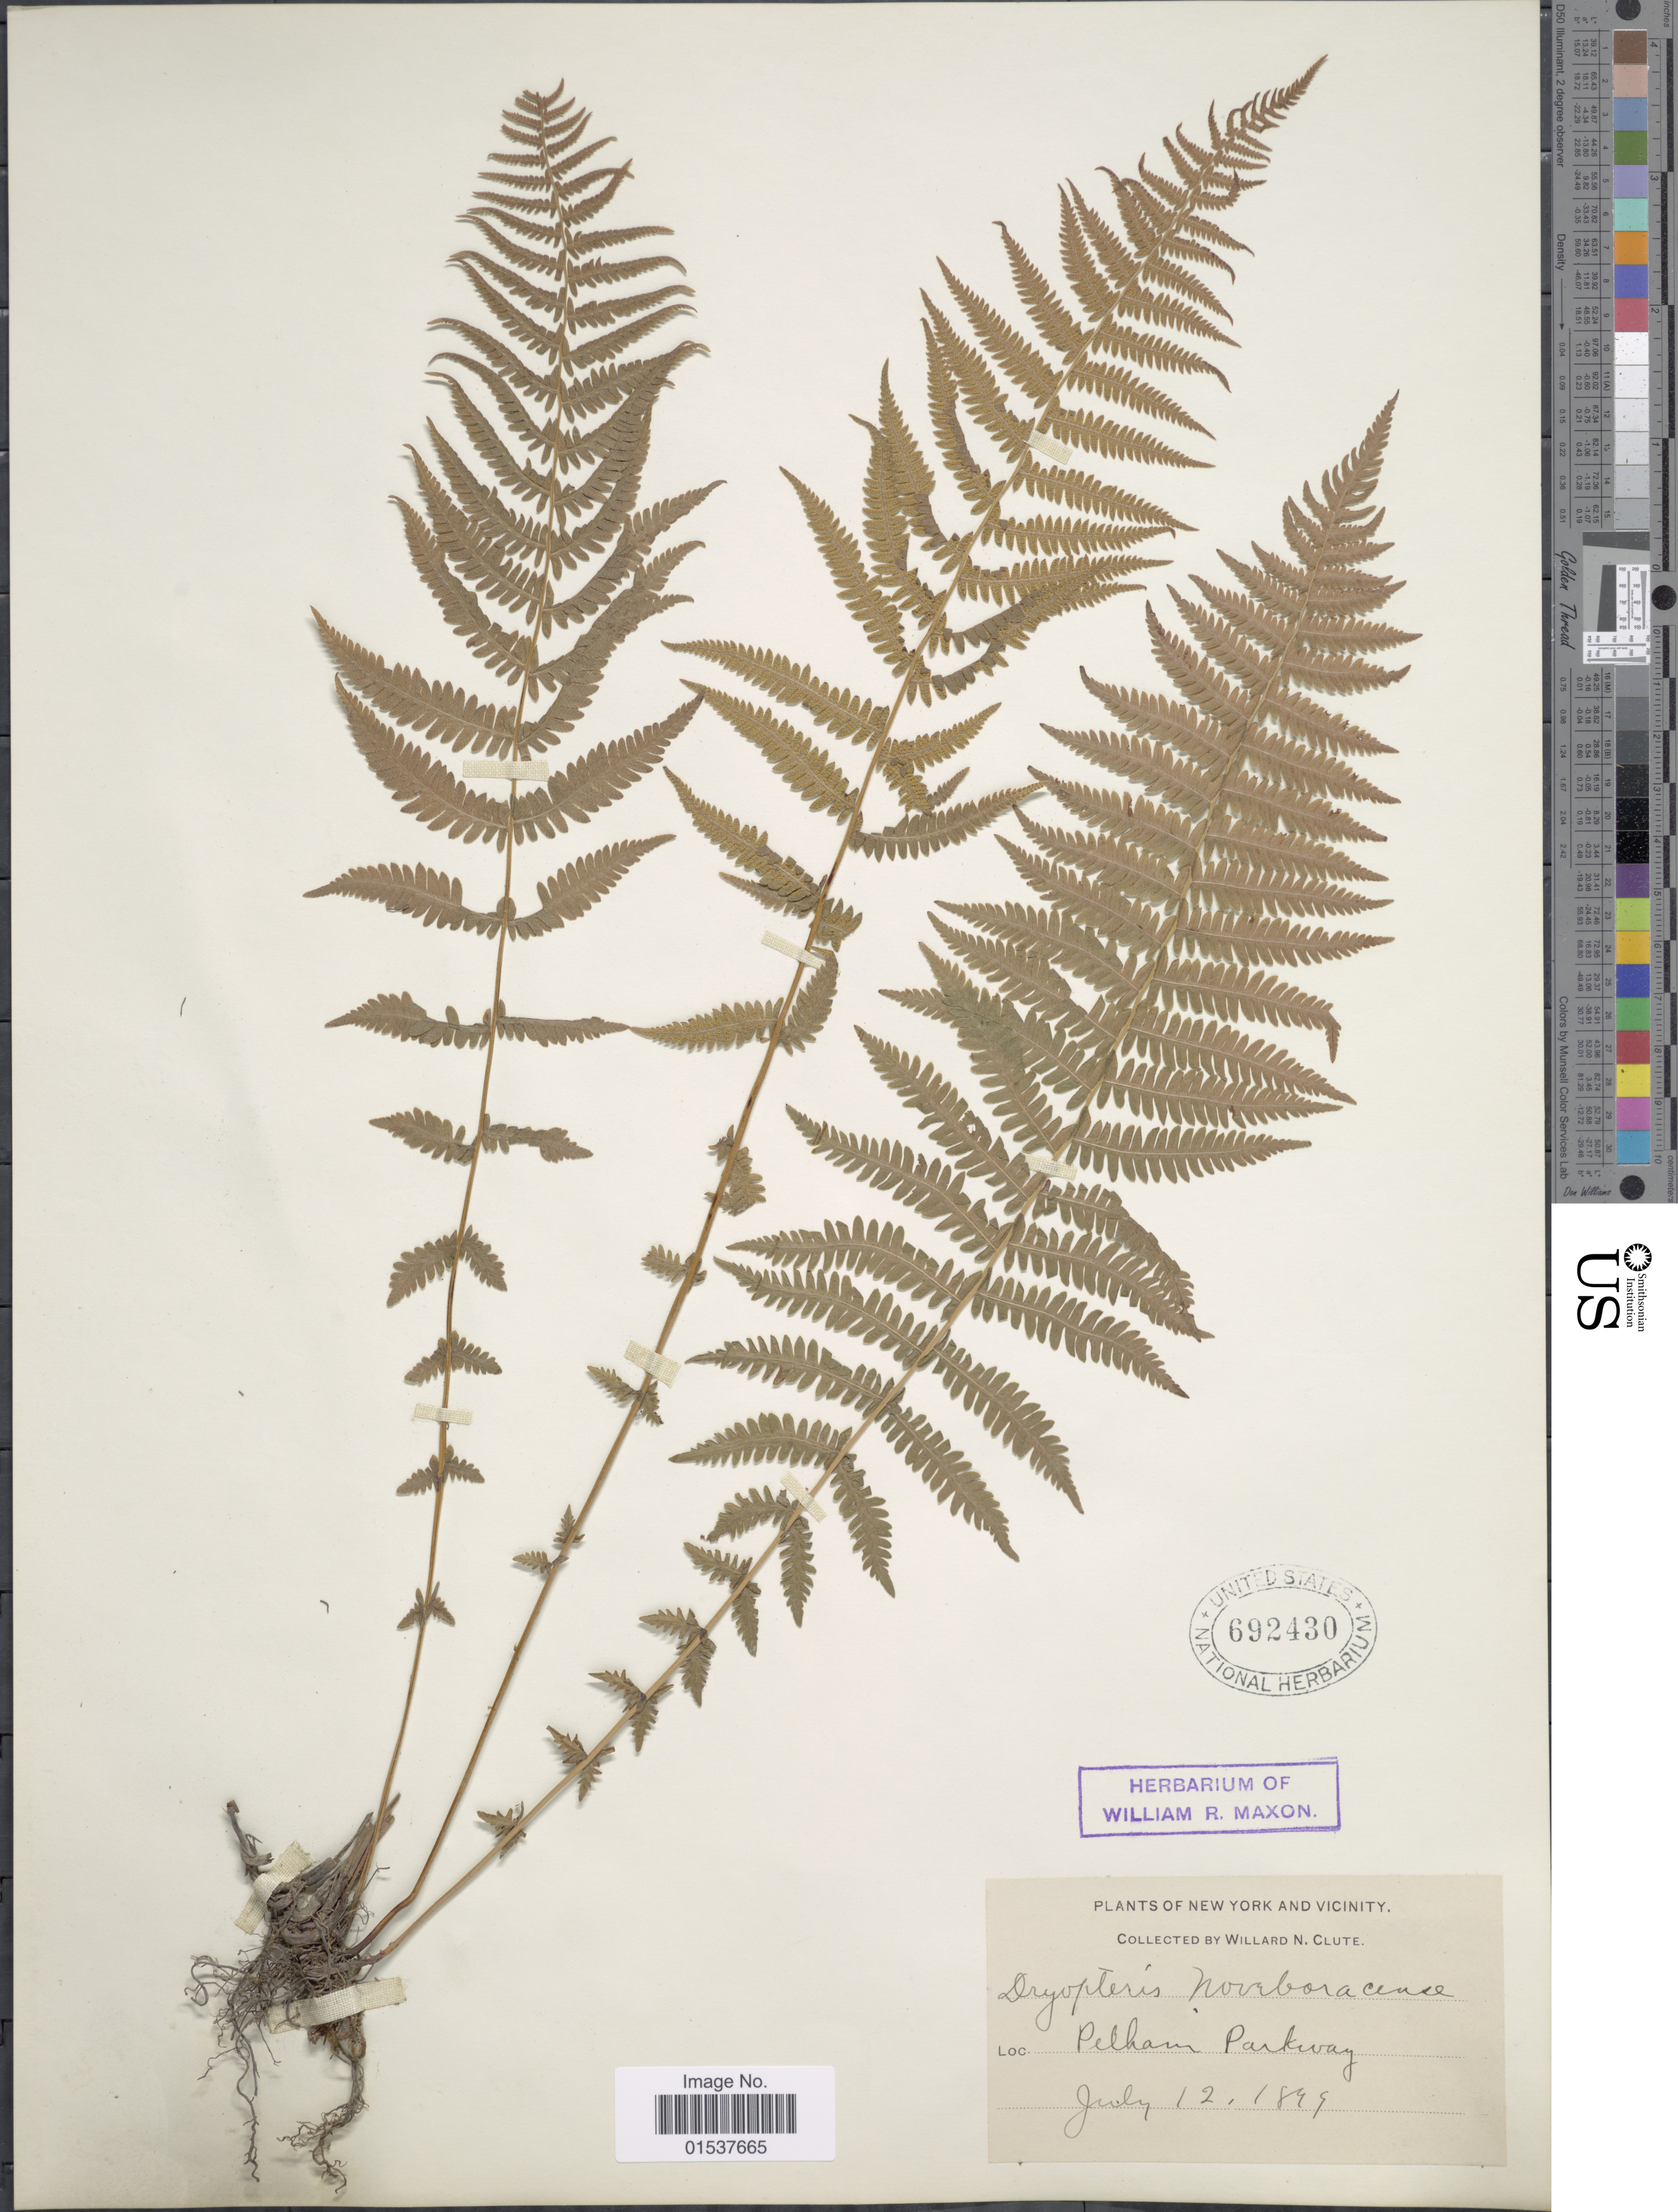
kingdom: Plantae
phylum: Tracheophyta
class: Polypodiopsida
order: Polypodiales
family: Thelypteridaceae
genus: Parathelypteris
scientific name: Parathelypteris noveboracensis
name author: (L.) Ching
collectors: W. N. Clute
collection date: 1899-07-12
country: United States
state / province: New York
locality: New York and vicinity, Pelham Parkway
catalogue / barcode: US 692430